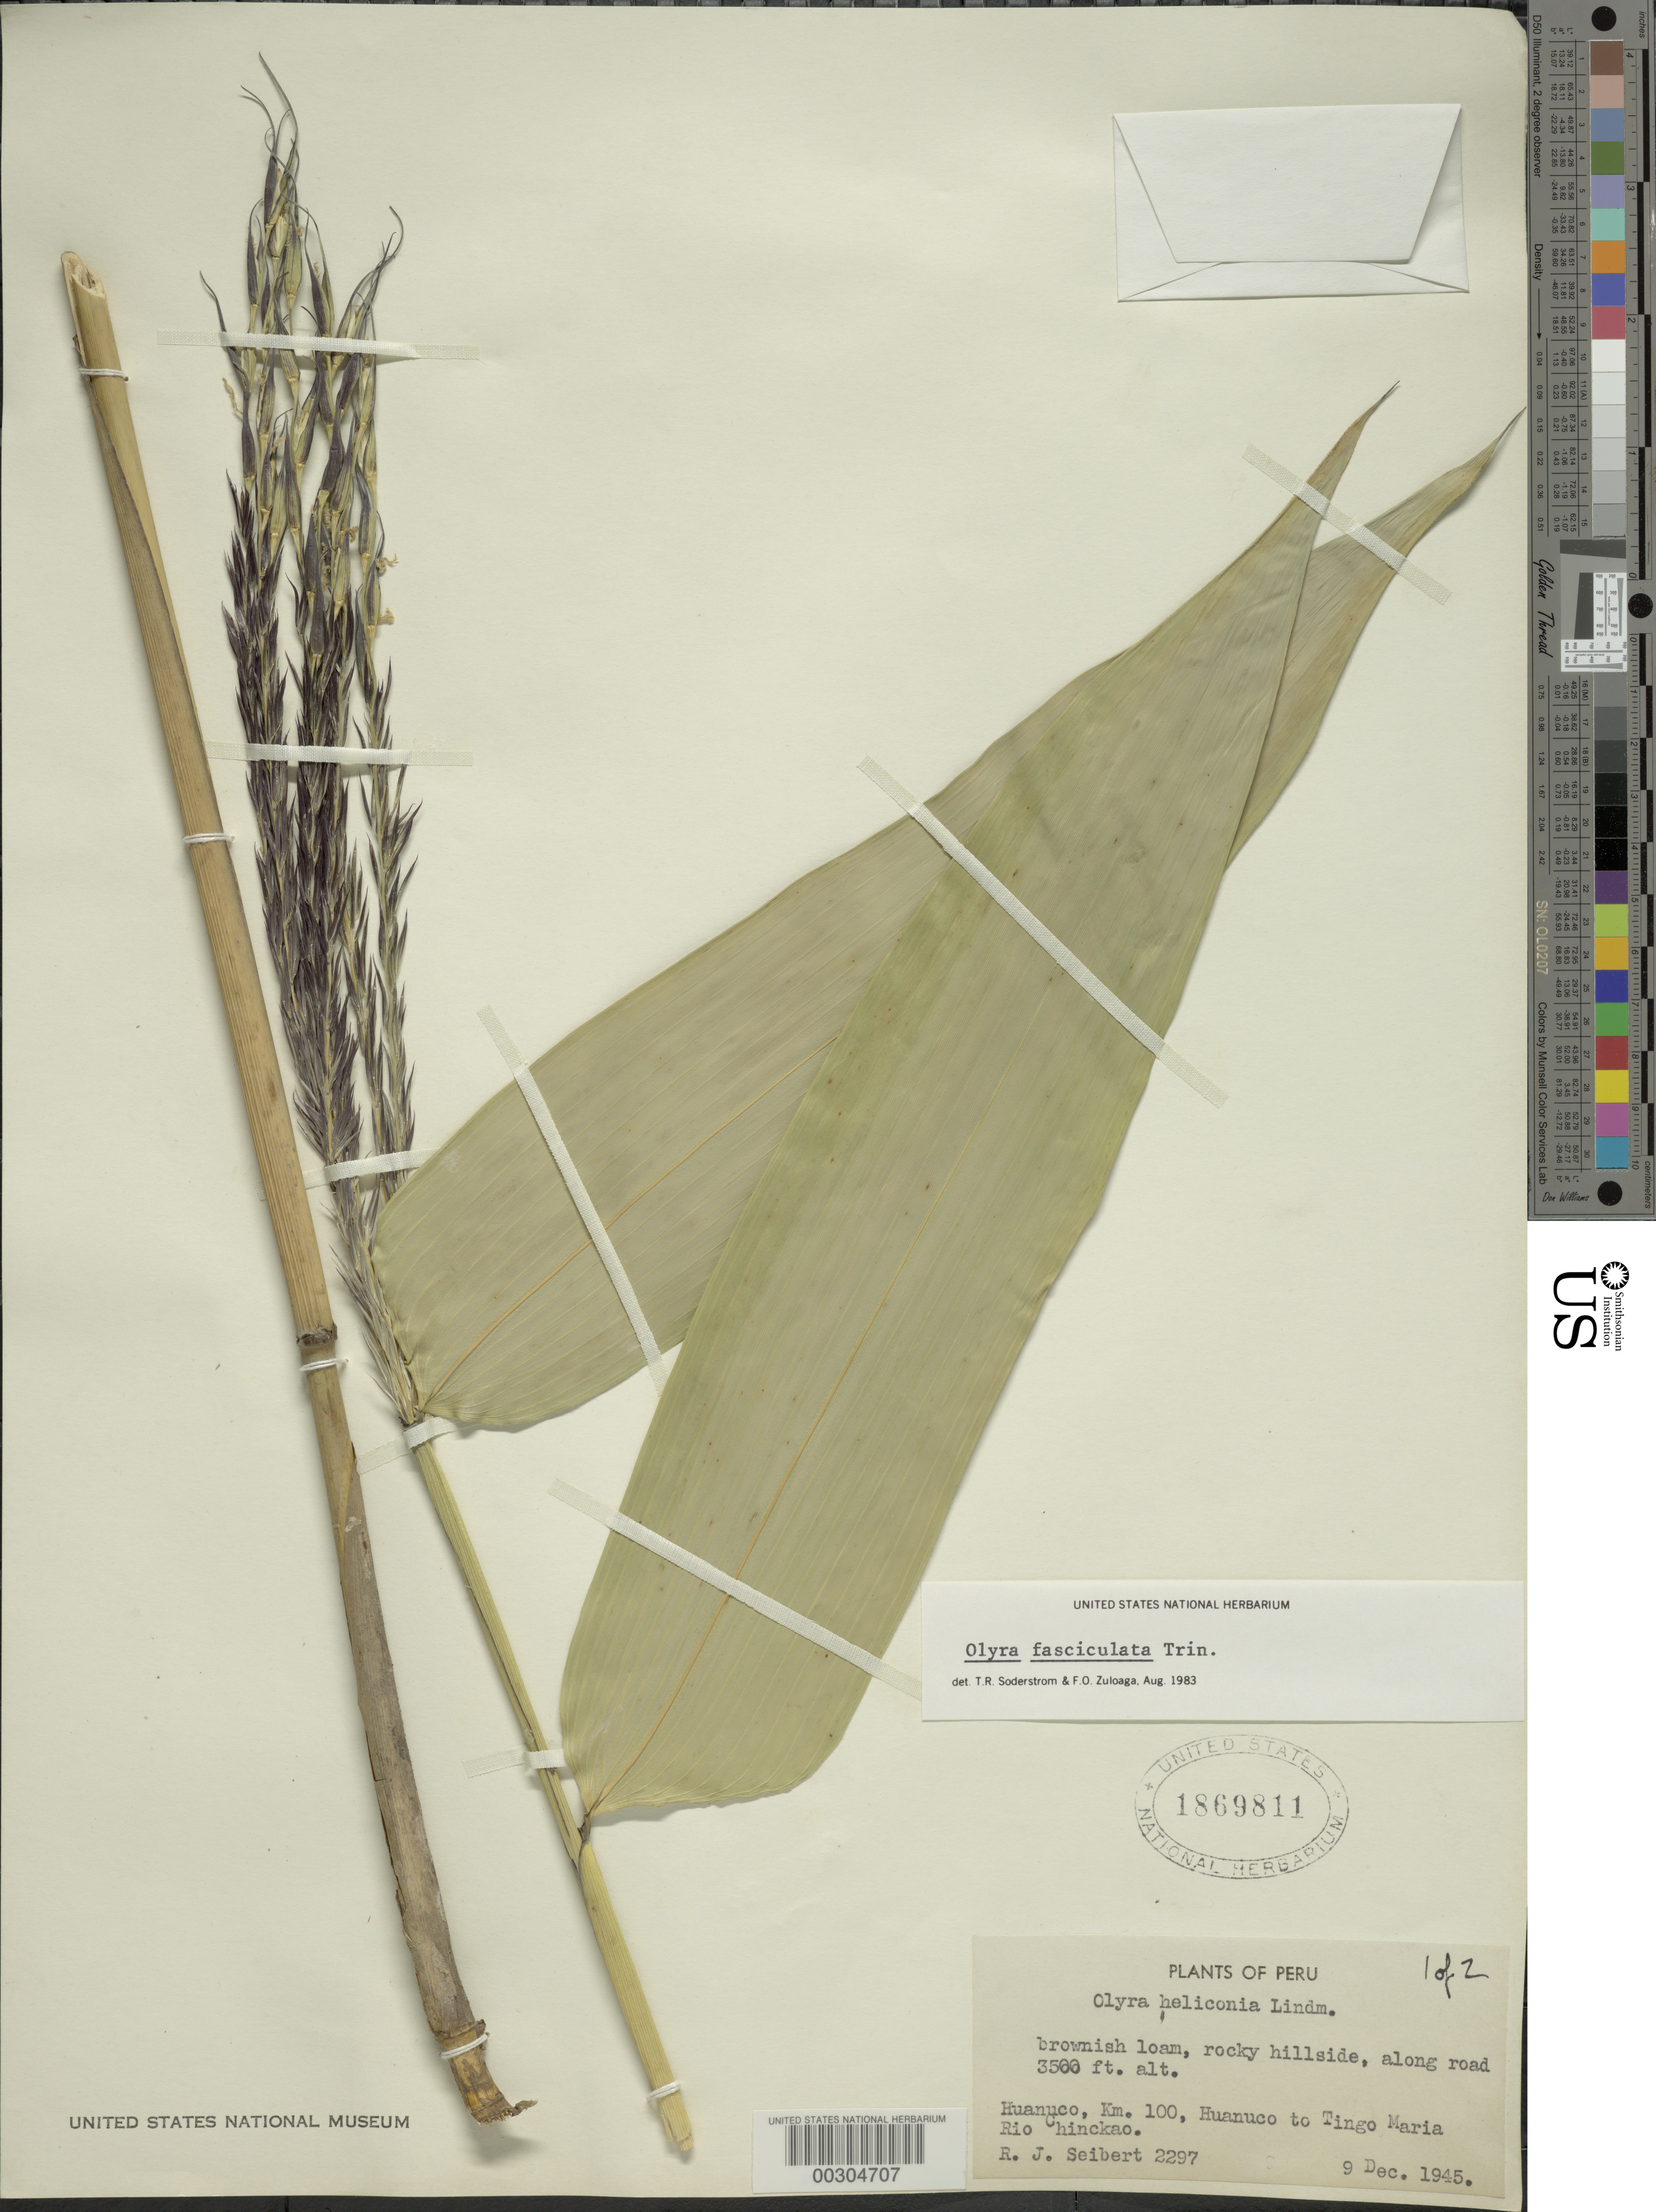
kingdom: Plantae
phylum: Tracheophyta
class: Liliopsida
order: Poales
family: Poaceae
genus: Olyra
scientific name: Olyra fasciculata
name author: Trin.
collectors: R. J. Seibert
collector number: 2297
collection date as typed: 09 Dec 1945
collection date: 1945-12-09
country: Peru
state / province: Huánuco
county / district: Leoncio Prado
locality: Tingo María, Río Chinchao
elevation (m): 1068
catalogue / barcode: US 1869811